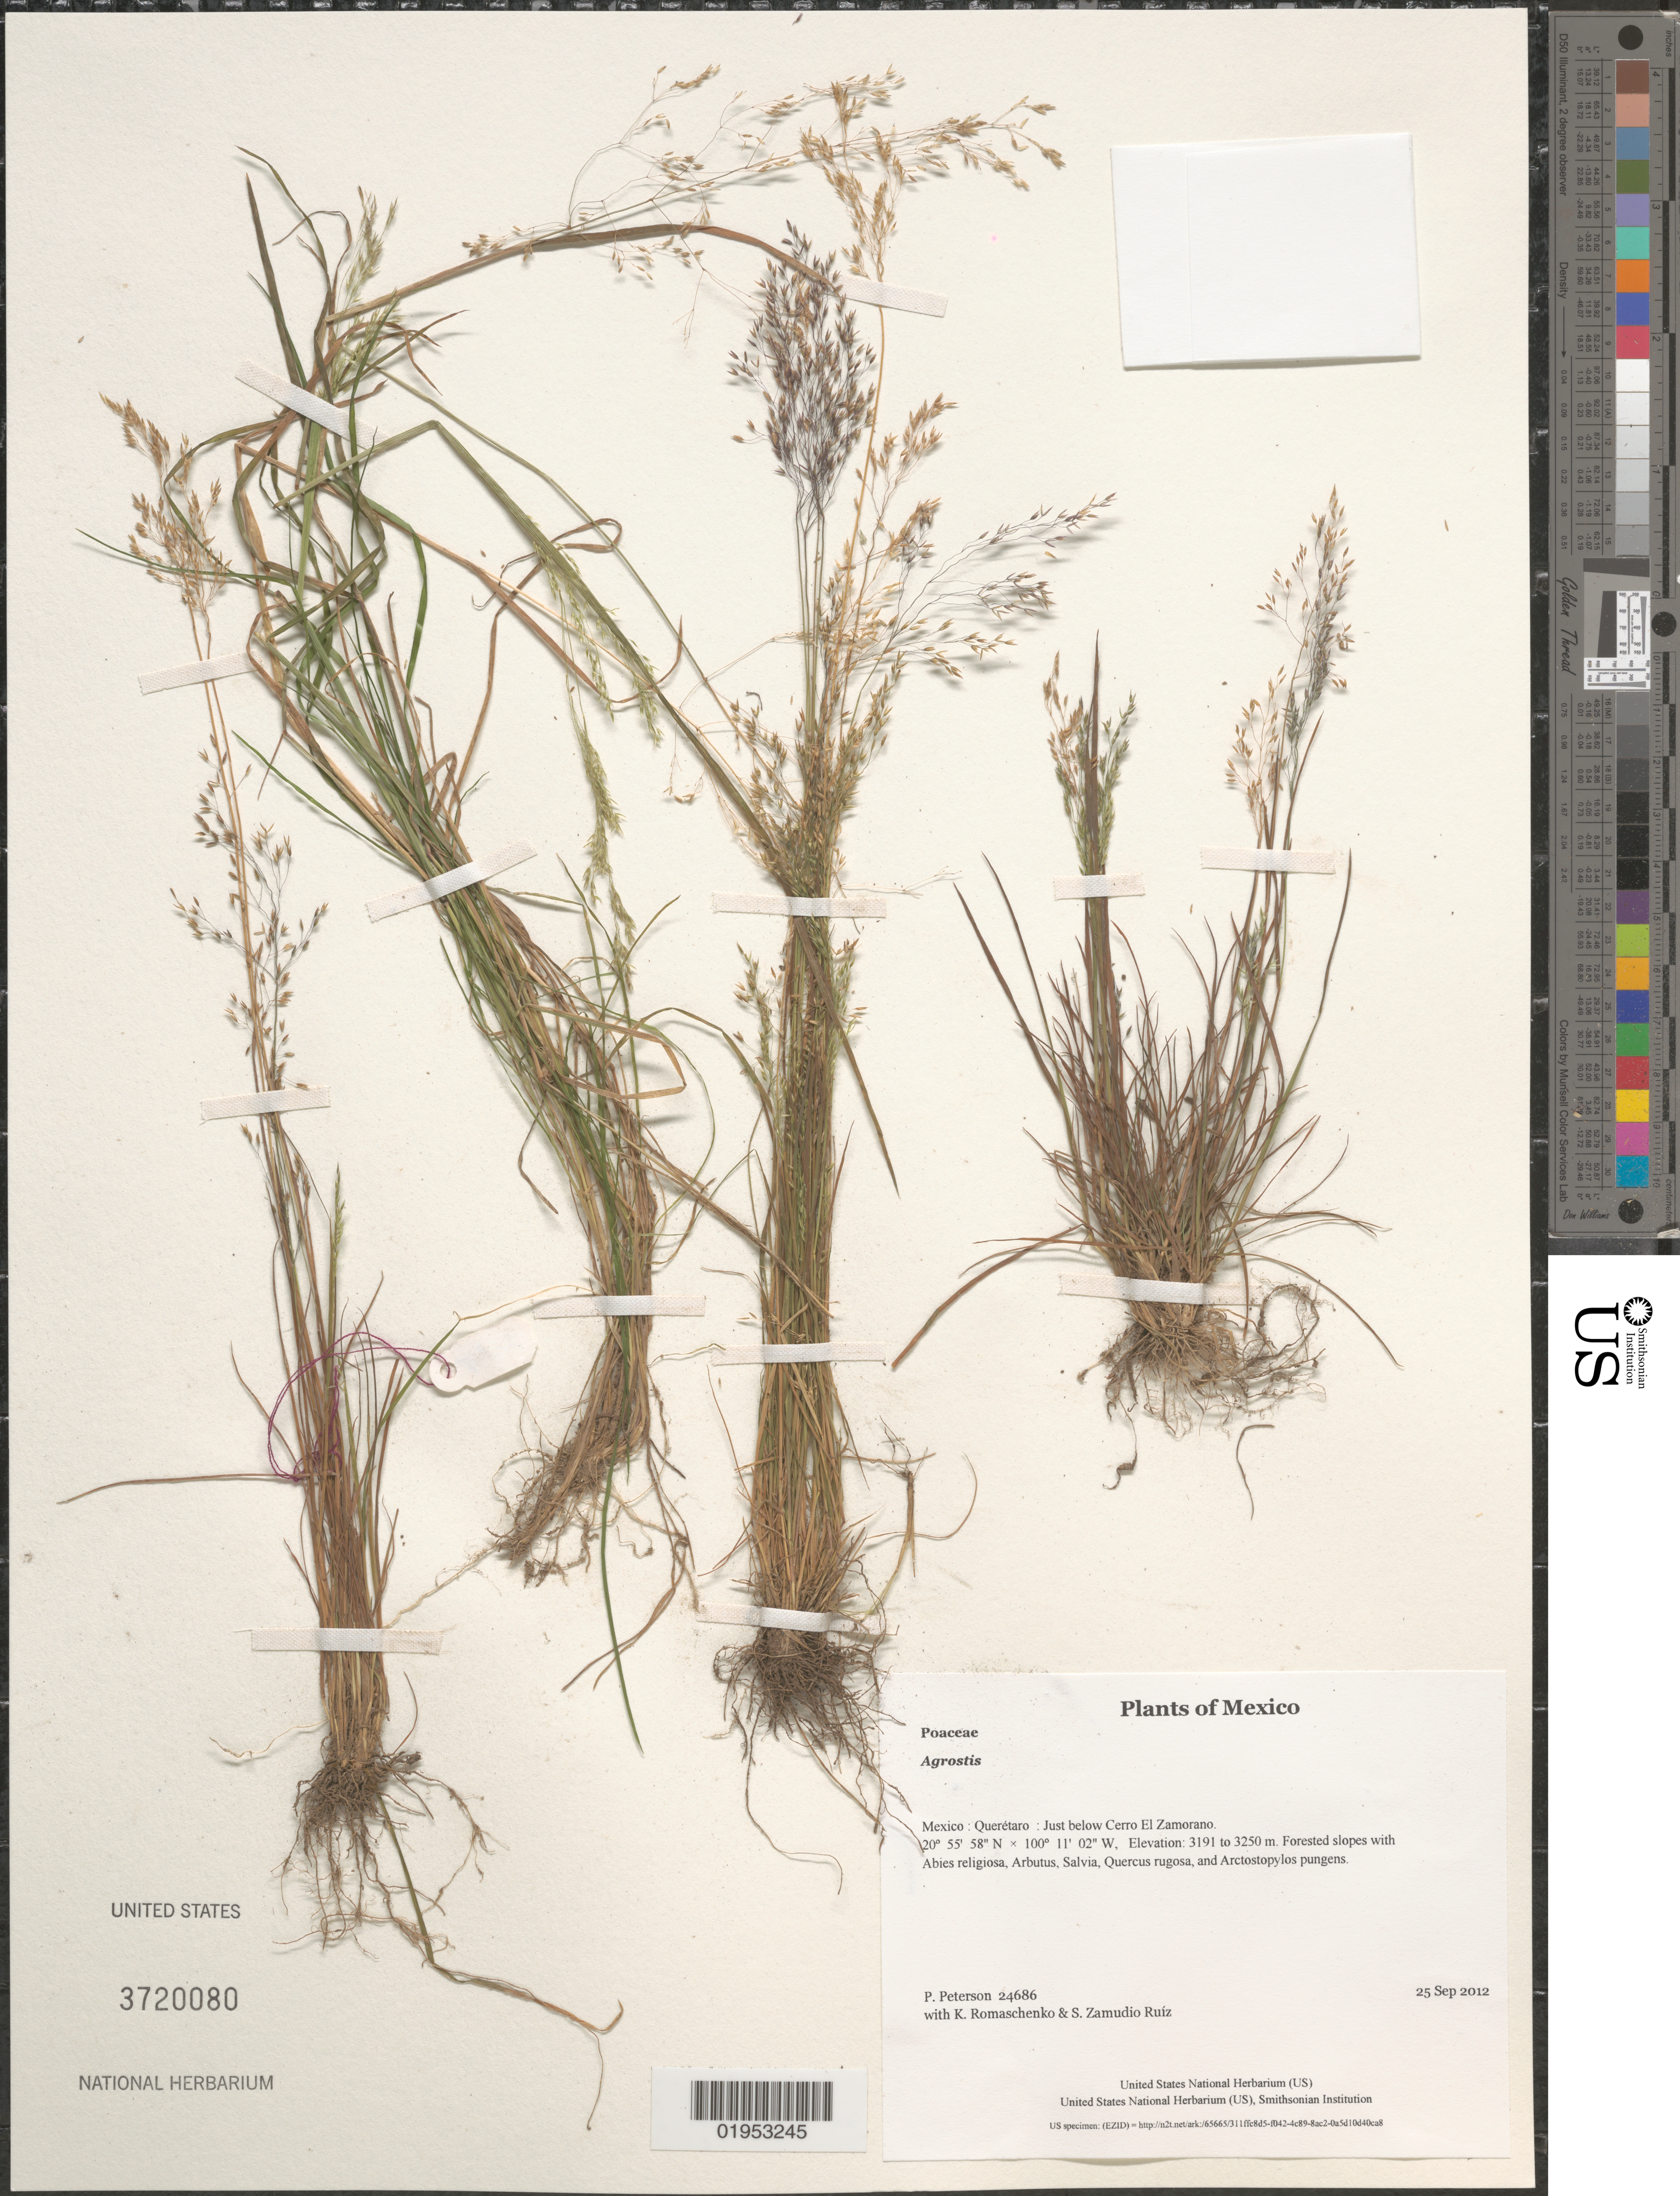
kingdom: Plantae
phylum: Tracheophyta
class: Liliopsida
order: Poales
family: Poaceae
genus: Agrostis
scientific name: Agrostis sp.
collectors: P. M. Peterson, K. Romaschenko & S. Zamudio Ruíz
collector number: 24686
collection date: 2012-09-25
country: Mexico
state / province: Querétaro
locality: Just below Cerro El Zamorano.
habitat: Forested slopes with Abies religiosa, Arbutus, Salvia, Quercus rugosa, and Arctostopylos pungens.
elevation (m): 3191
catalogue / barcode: US 3720080